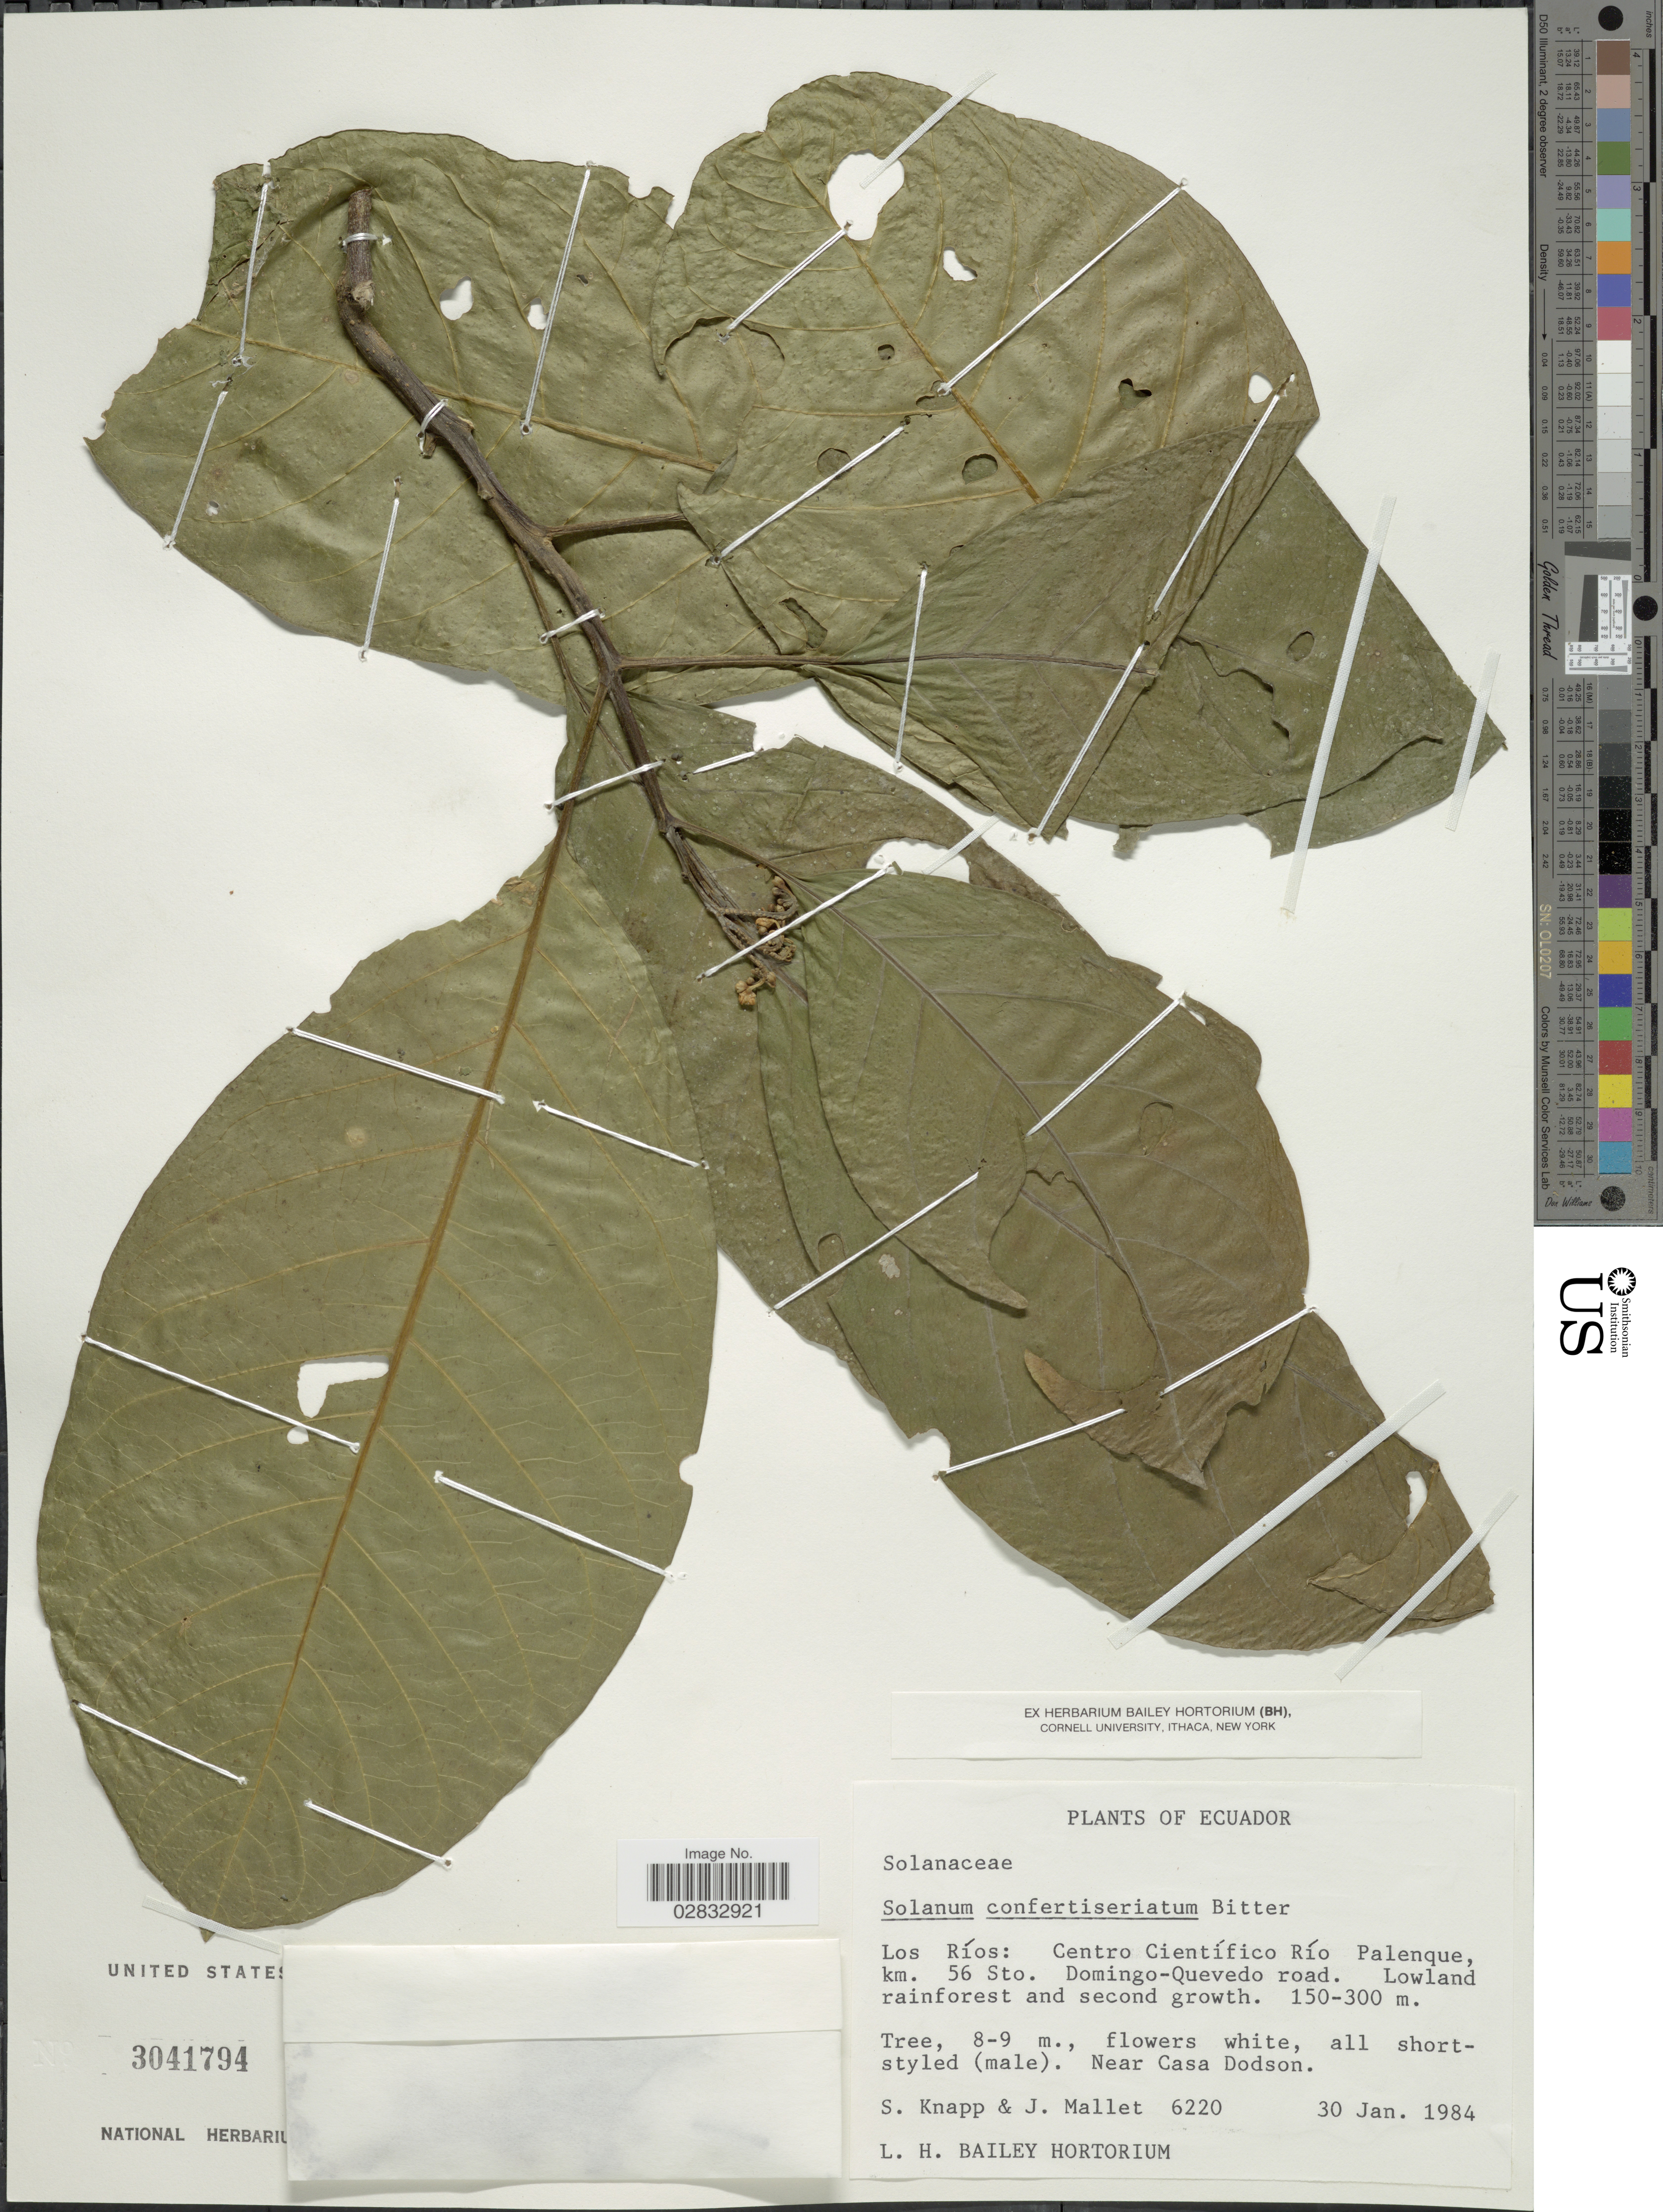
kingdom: Plantae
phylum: Tracheophyta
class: Magnoliopsida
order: Solanales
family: Solanaceae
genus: Solanum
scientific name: Solanum confertiseriatum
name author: Bitter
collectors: S. Knapp & J. Mallet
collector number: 6220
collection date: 1984-01-30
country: Ecuador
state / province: Los Ríos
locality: Centro Científico Río Palenque, km. 56 Sto. Domingo-Quevedo road.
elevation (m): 150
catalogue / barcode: US 3041794